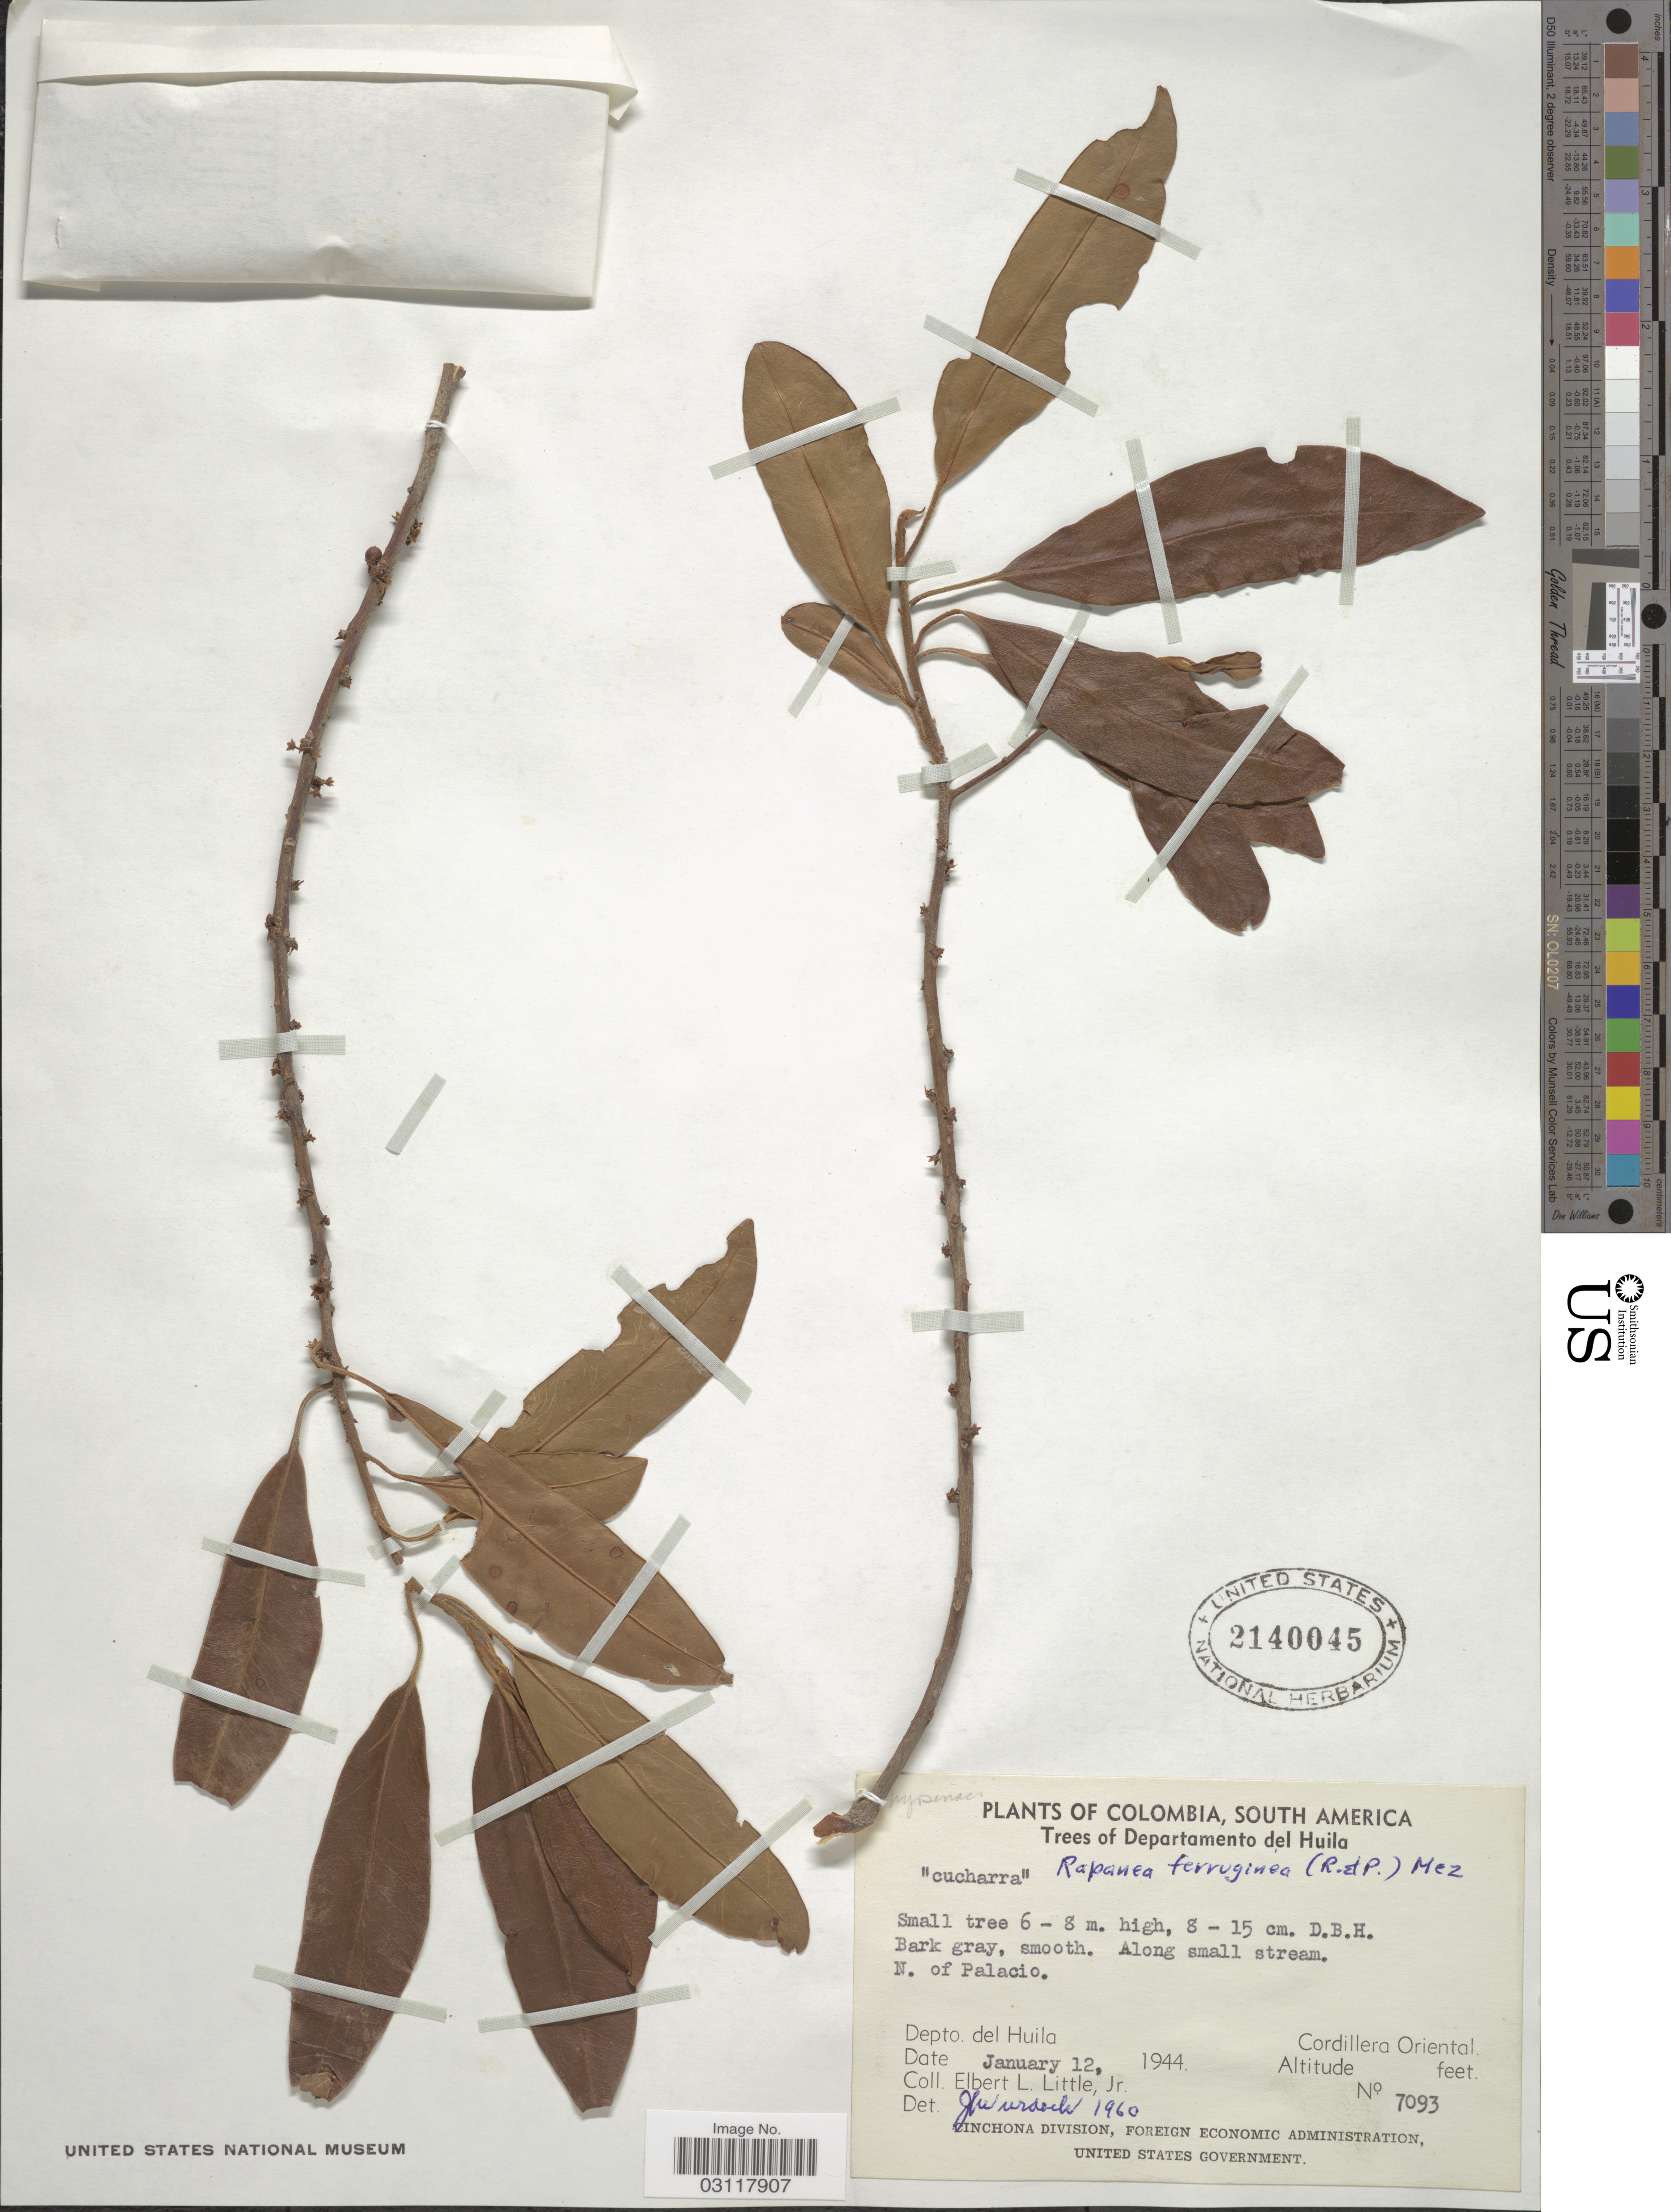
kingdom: Plantae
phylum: Tracheophyta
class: Magnoliopsida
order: Ericales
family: Primulaceae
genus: Rapanea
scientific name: Rapanea ferruginea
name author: (Ruiz & Pav.) Mez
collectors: E. L. Little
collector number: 7093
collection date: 1944-01-12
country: Colombia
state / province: Huila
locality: Departamento del Huila. Along small stream. N. of Paladcio. Cordillera Oriental.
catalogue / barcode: US 2140045